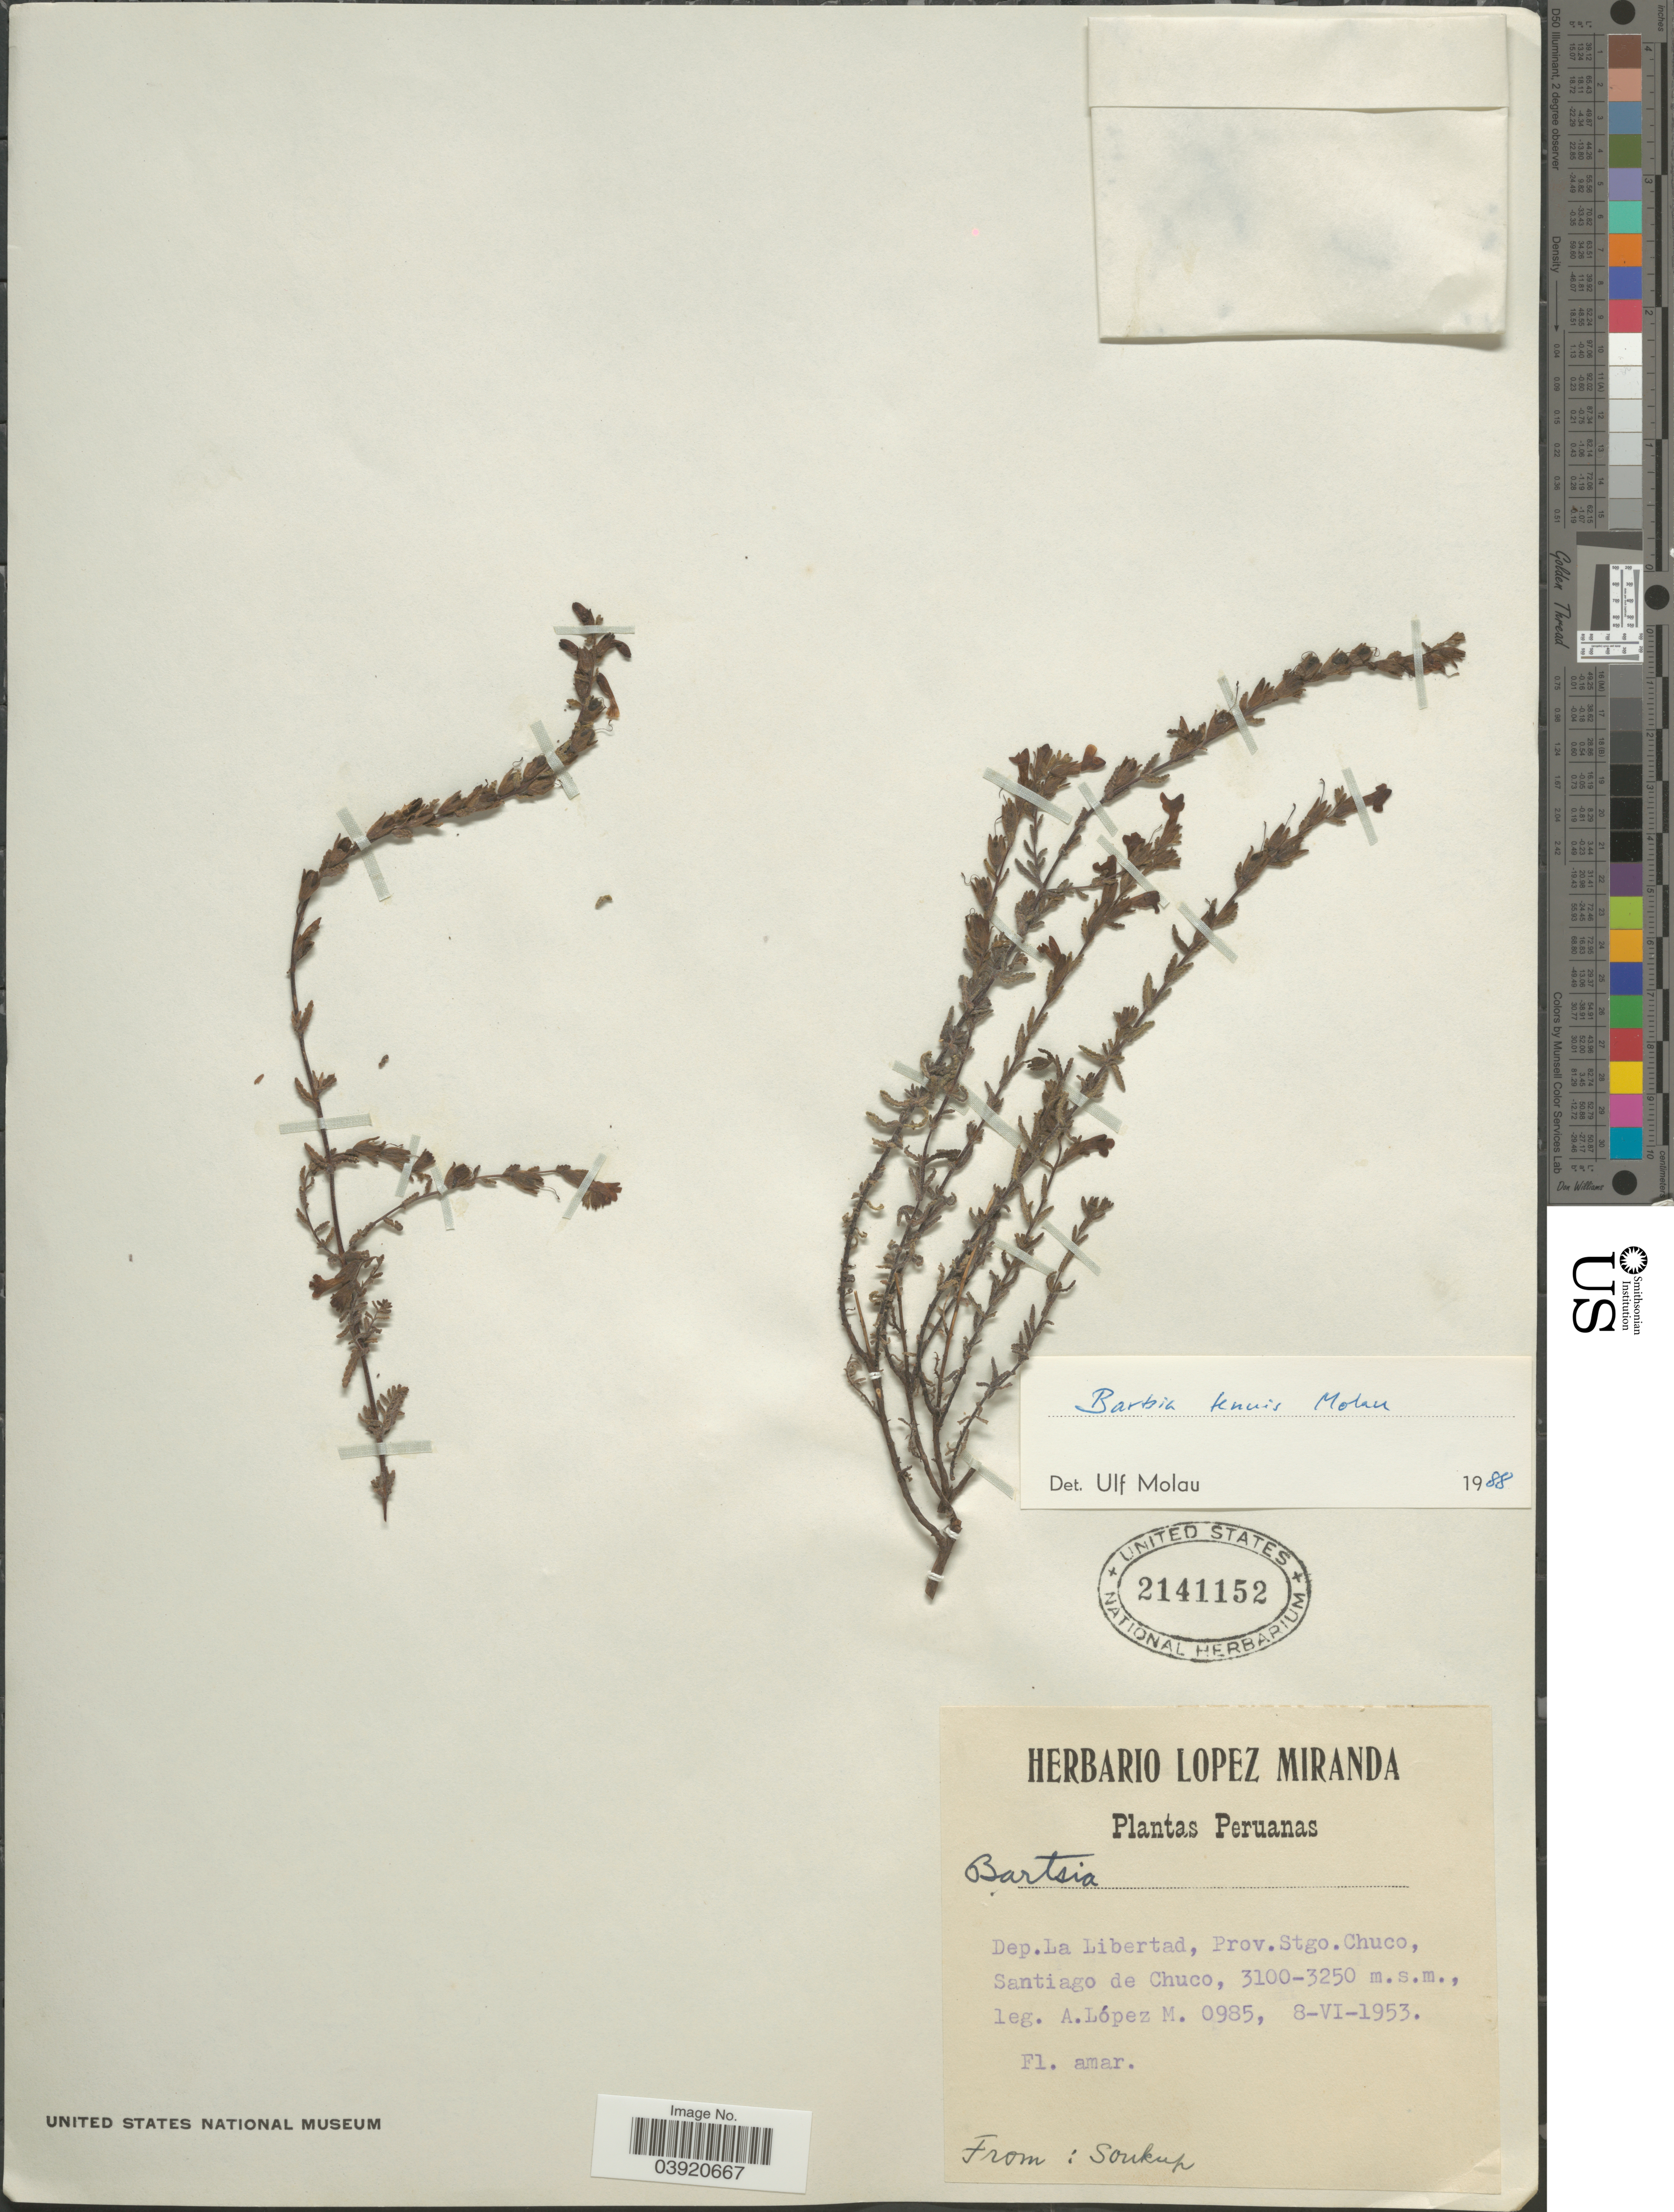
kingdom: Plantae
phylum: Tracheophyta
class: Magnoliopsida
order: Lamiales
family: Orobanchaceae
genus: Bartsia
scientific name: Bartsia tenuis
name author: Molau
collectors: A. López M.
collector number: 0985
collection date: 1953-06-08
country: Peru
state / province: La Libertad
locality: Dep.La Libertad, Prov.Stgo.Chuco, Santiago de Chuco.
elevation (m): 3100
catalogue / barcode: US 2141152